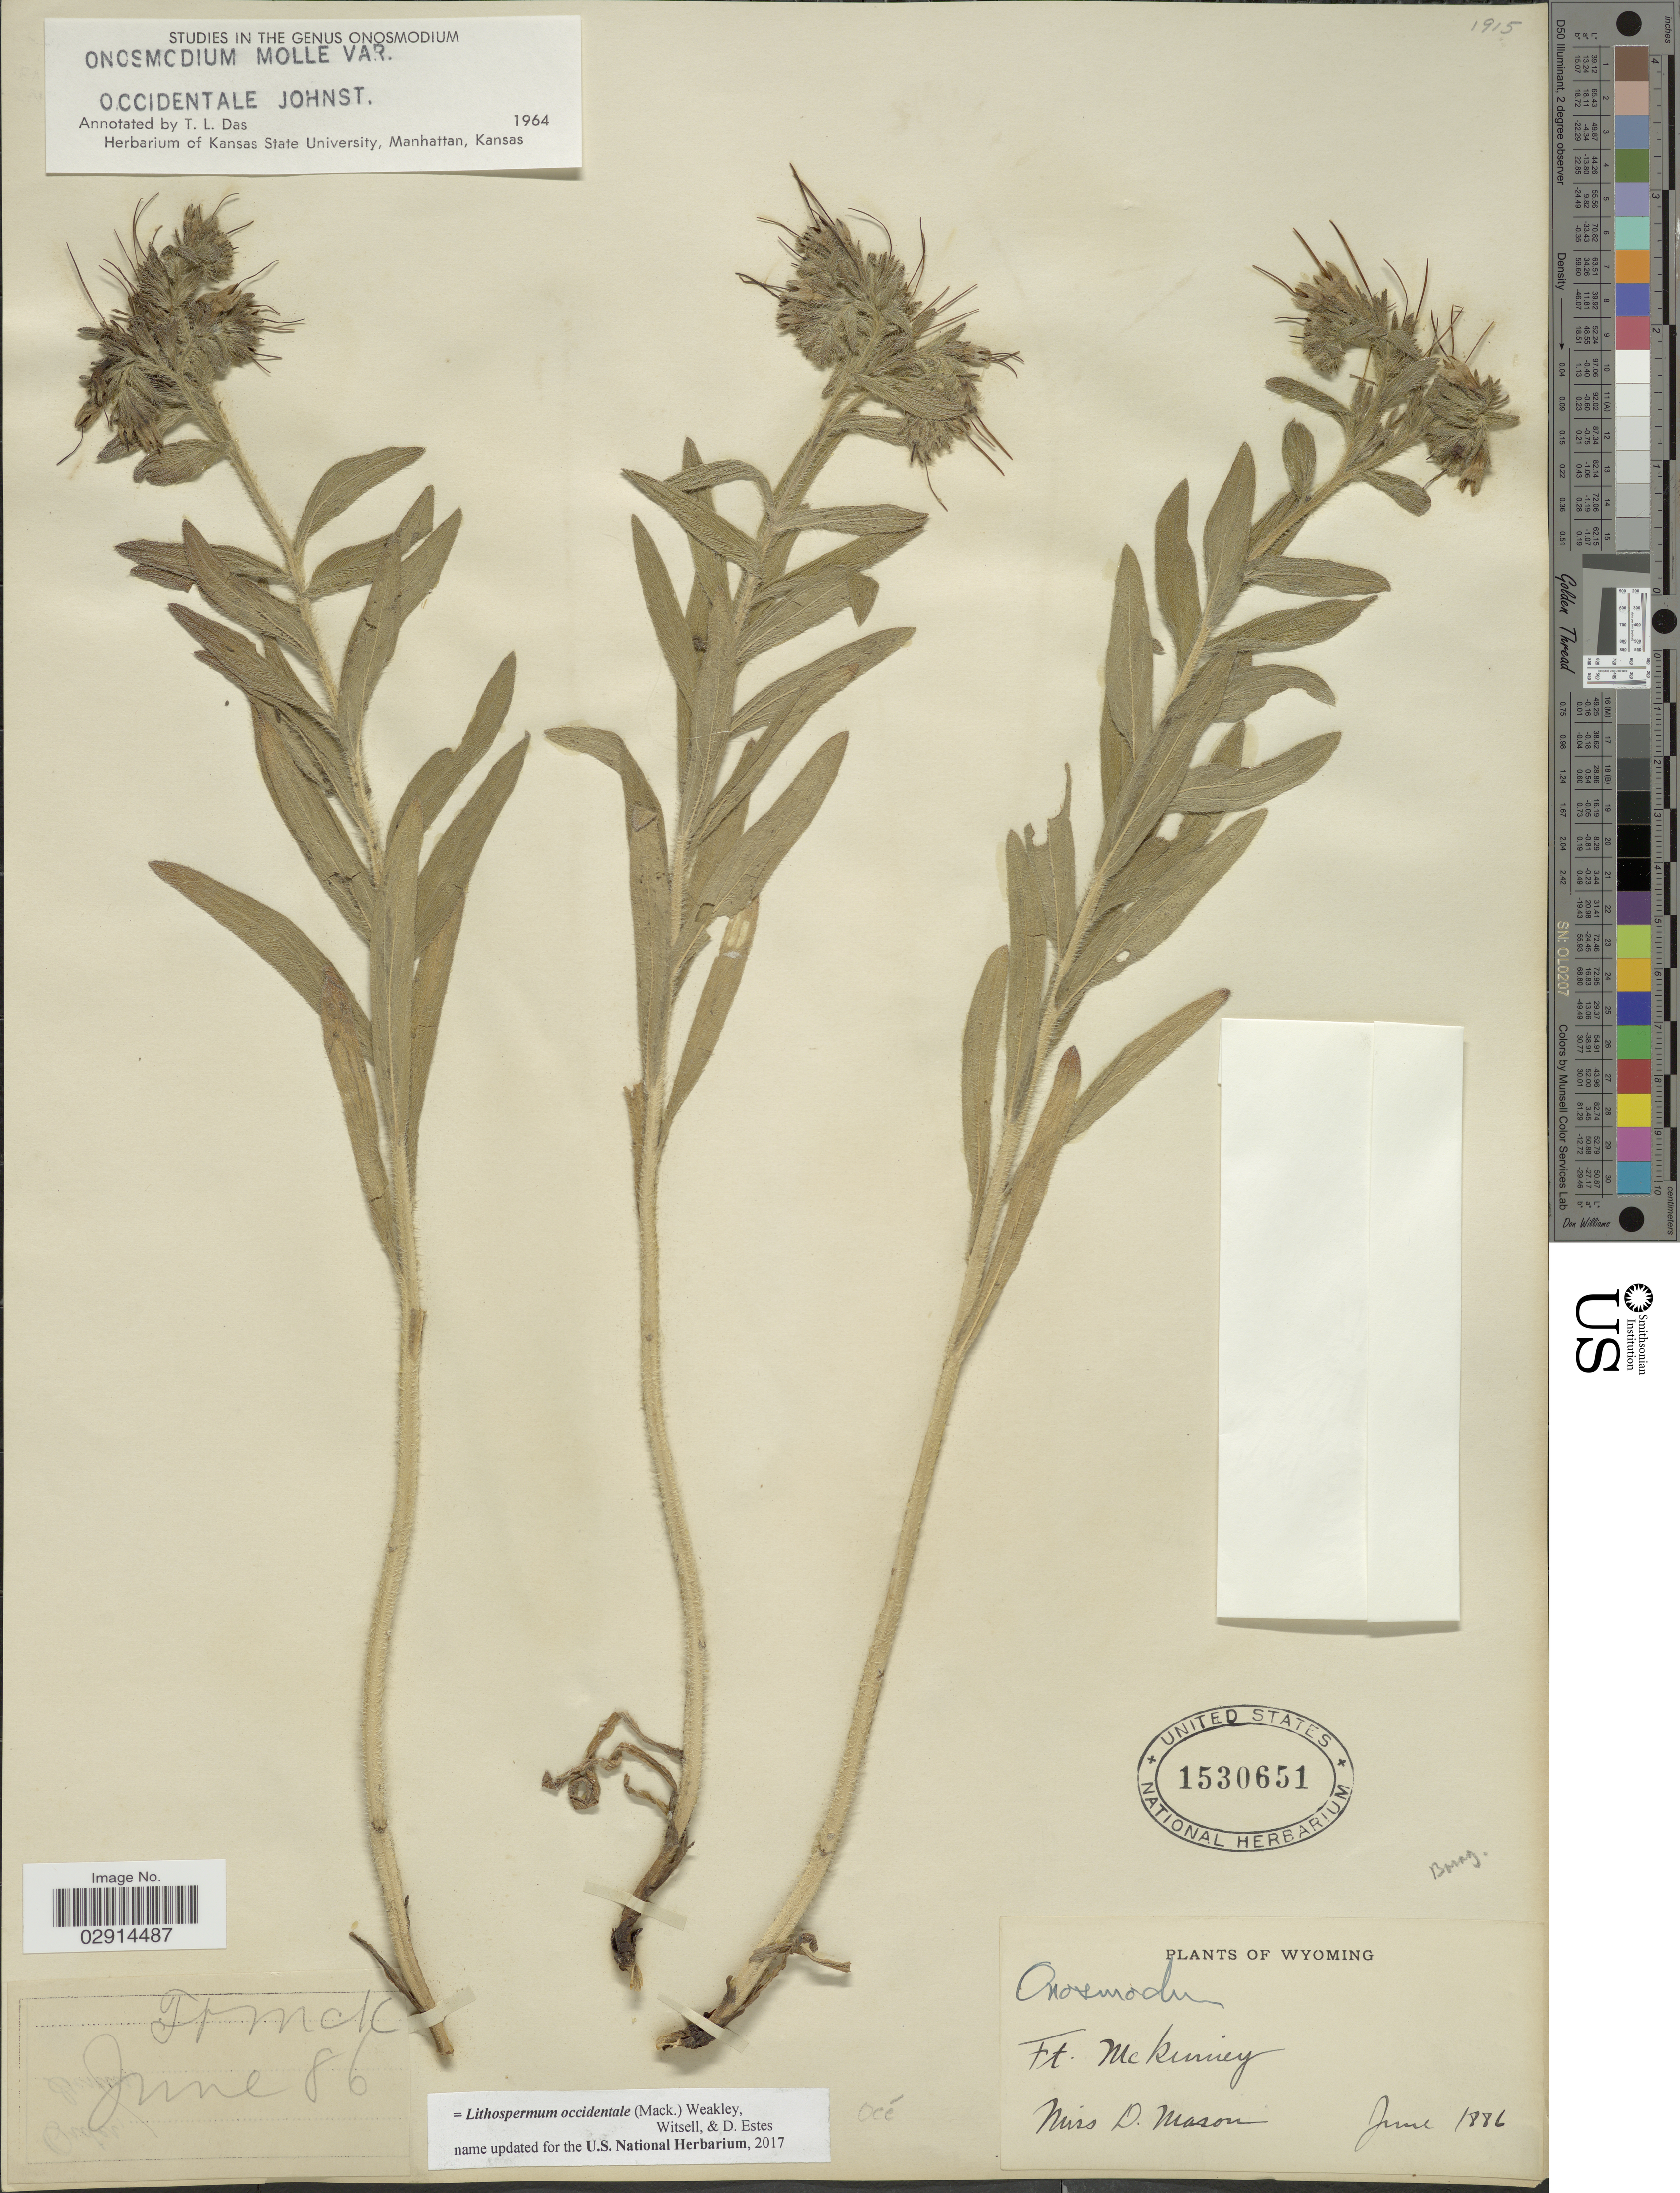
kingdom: Plantae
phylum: Tracheophyta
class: Magnoliopsida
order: Boraginales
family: Boraginaceae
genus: Lithospermum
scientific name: Lithospermum occidentale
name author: (Mack.) Weakley et al.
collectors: D. Mason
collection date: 1886-06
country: United States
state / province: Wyoming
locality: Ft. McKinney.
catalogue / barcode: US 1530651